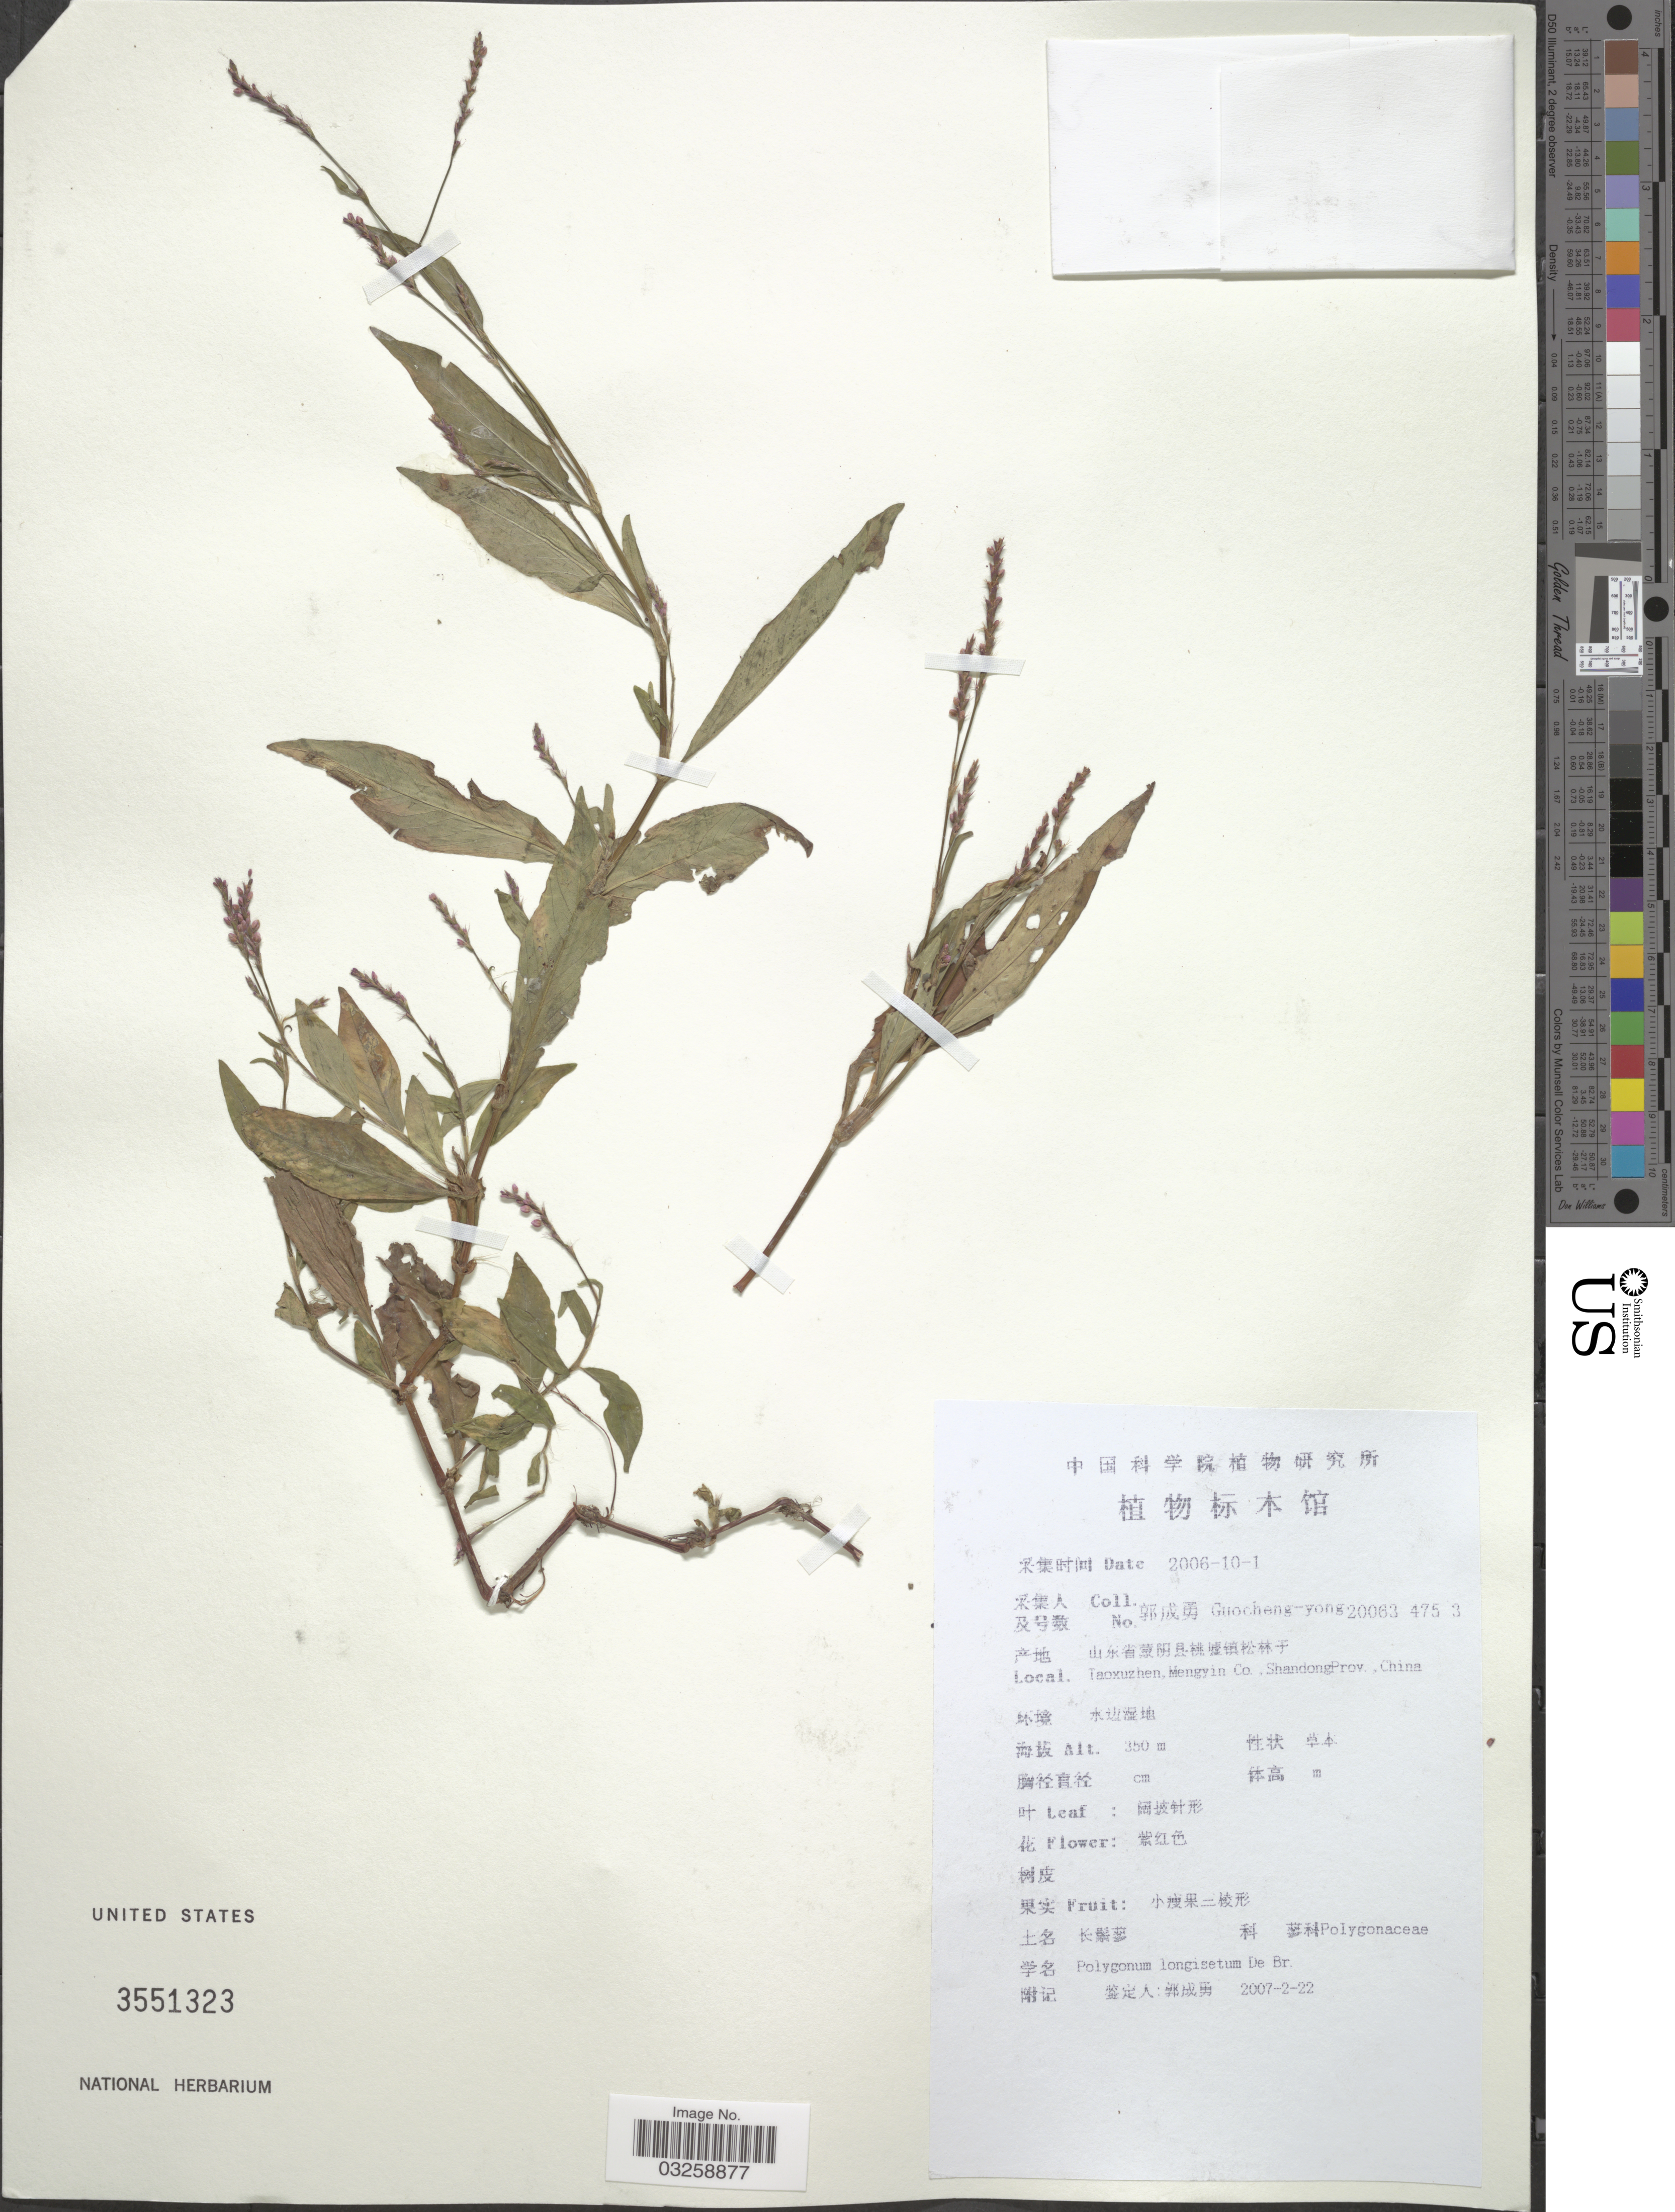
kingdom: Plantae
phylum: Tracheophyta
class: Magnoliopsida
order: Caryophyllales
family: Polygonaceae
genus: Polygonum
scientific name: Polygonum longisetum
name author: Bruijn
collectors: Guo cheng-yong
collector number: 200634753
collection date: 2006-10-01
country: China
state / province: Shandong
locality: Taoxuzhen, Mengyin Co., Shandong Prov.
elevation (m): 350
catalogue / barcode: US 3551323